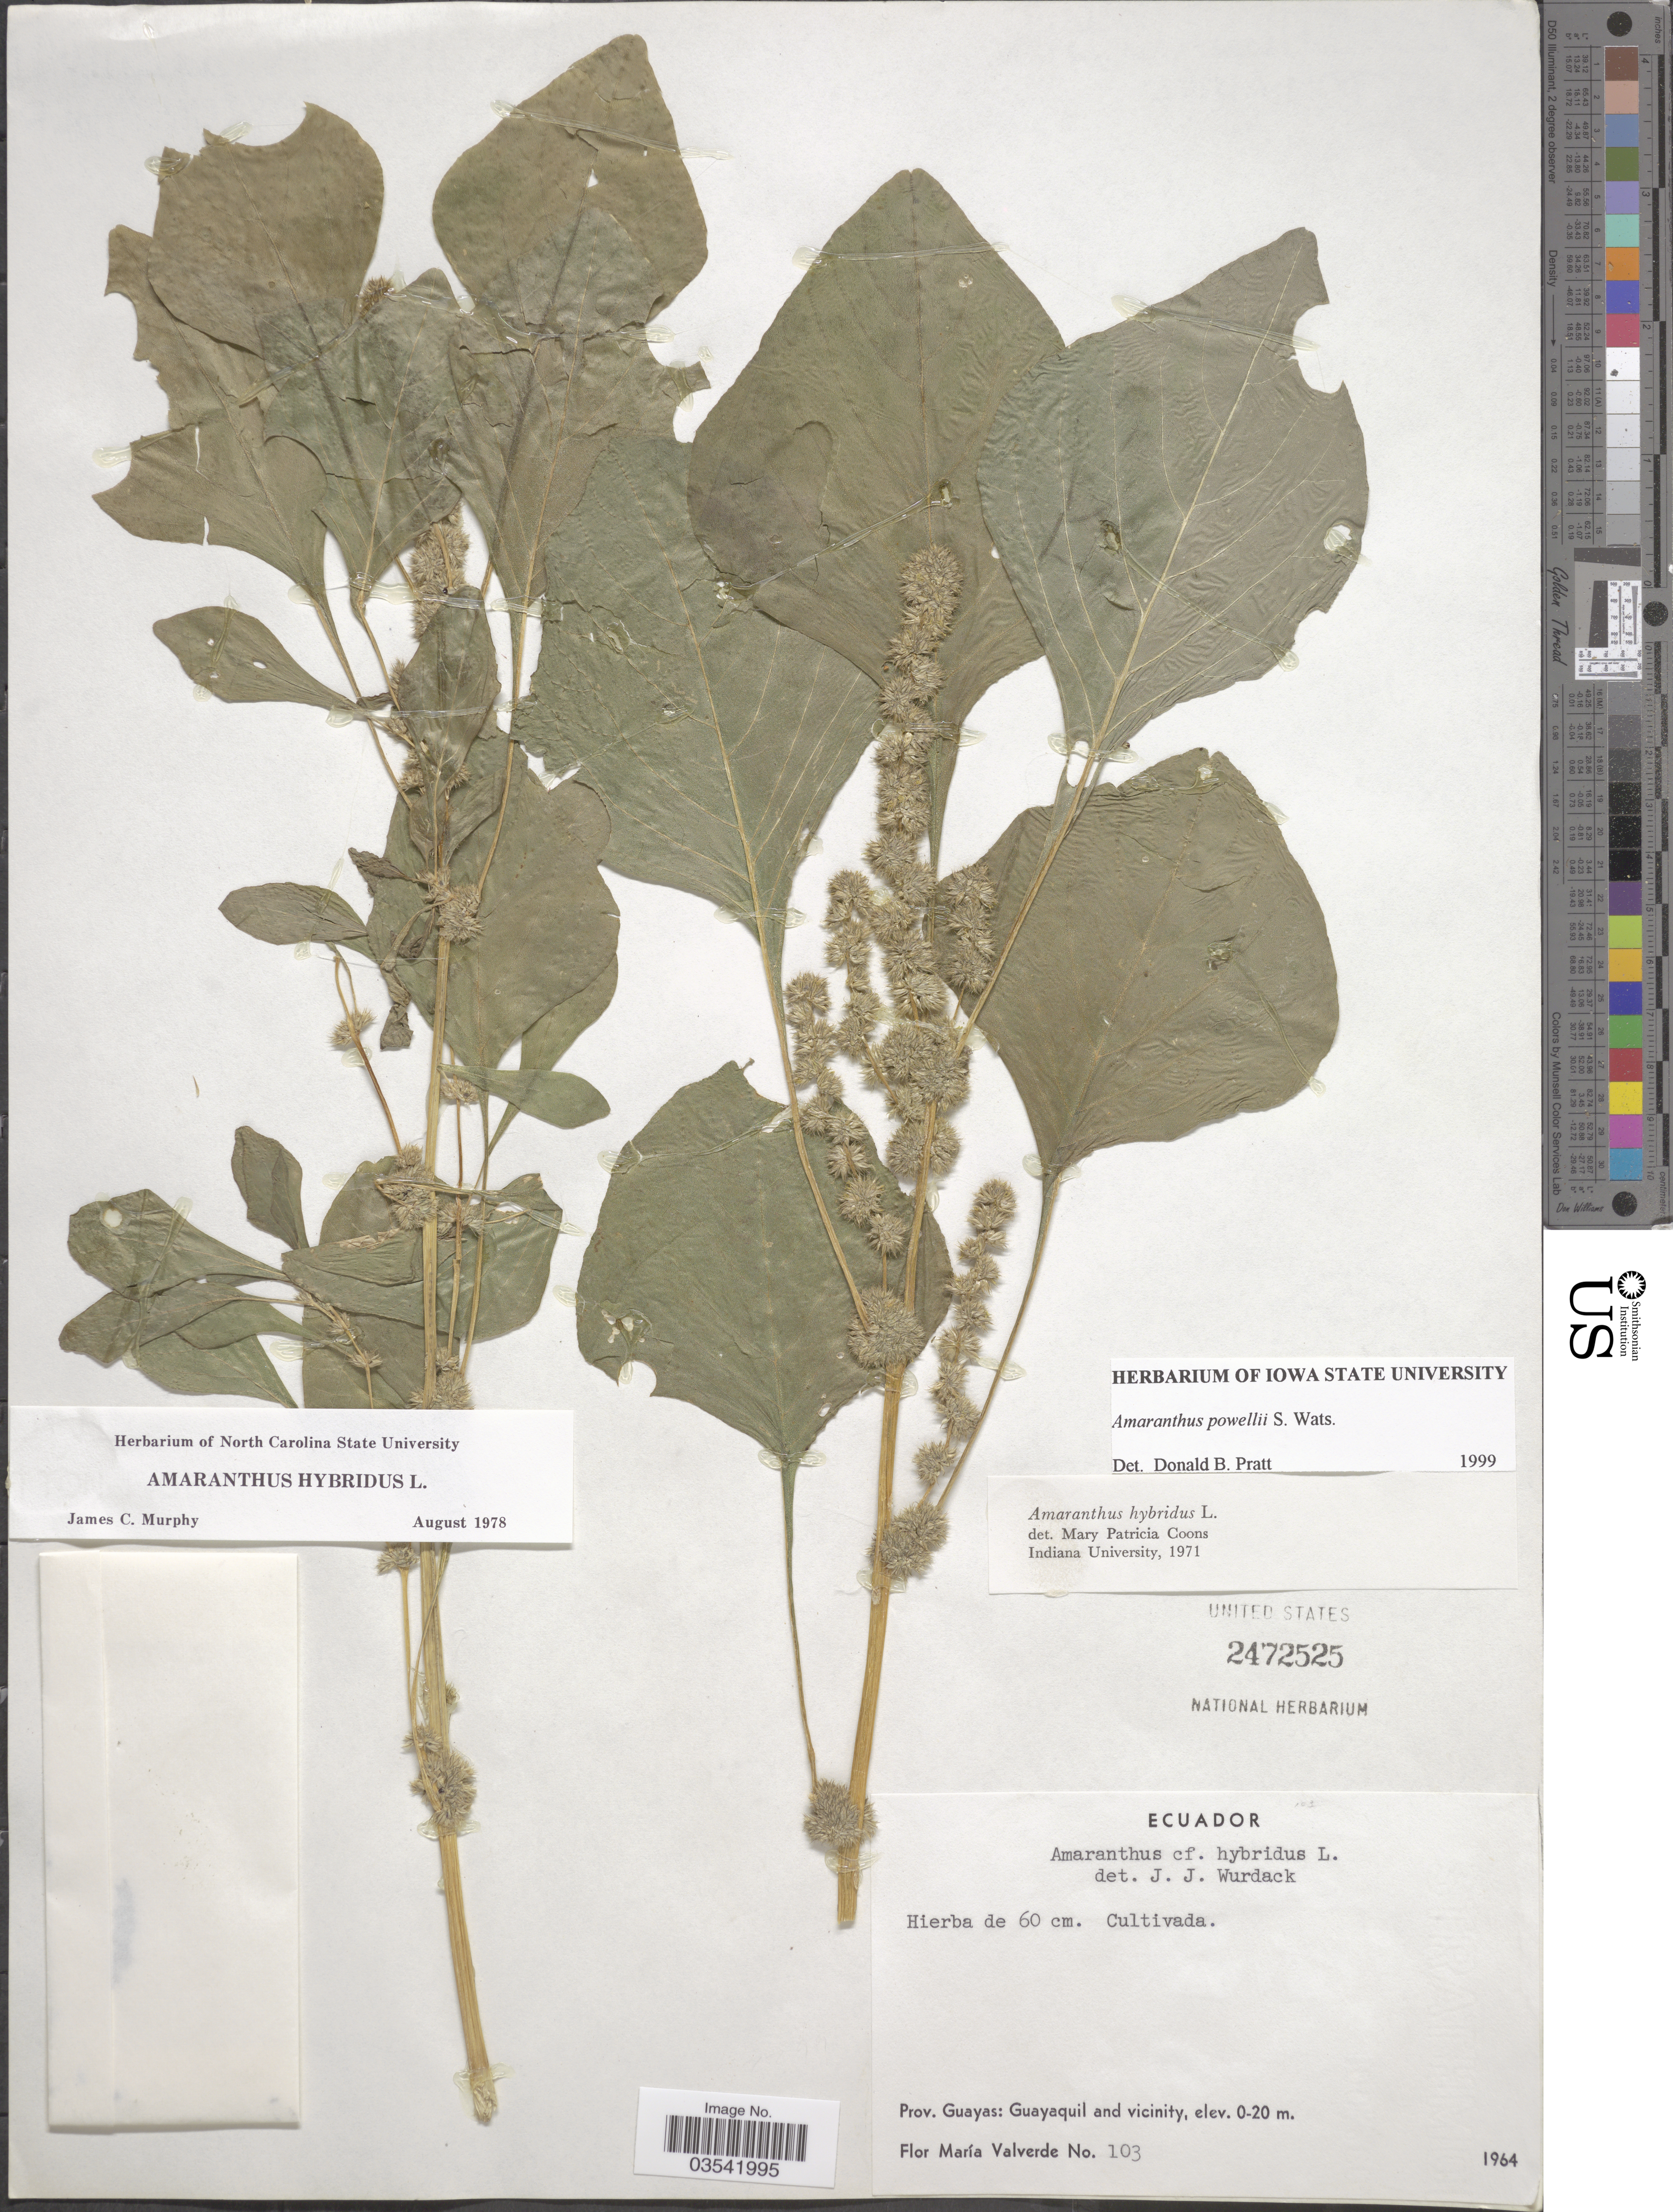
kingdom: Plantae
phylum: Tracheophyta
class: Magnoliopsida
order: Caryophyllales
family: Amaranthaceae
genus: Amaranthus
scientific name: Amaranthus powellii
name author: S. Watson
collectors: F. M. Valverde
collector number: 103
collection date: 1964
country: Ecuador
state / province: Guayas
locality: Guayaquil and vicinity.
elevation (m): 0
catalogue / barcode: US 2472525